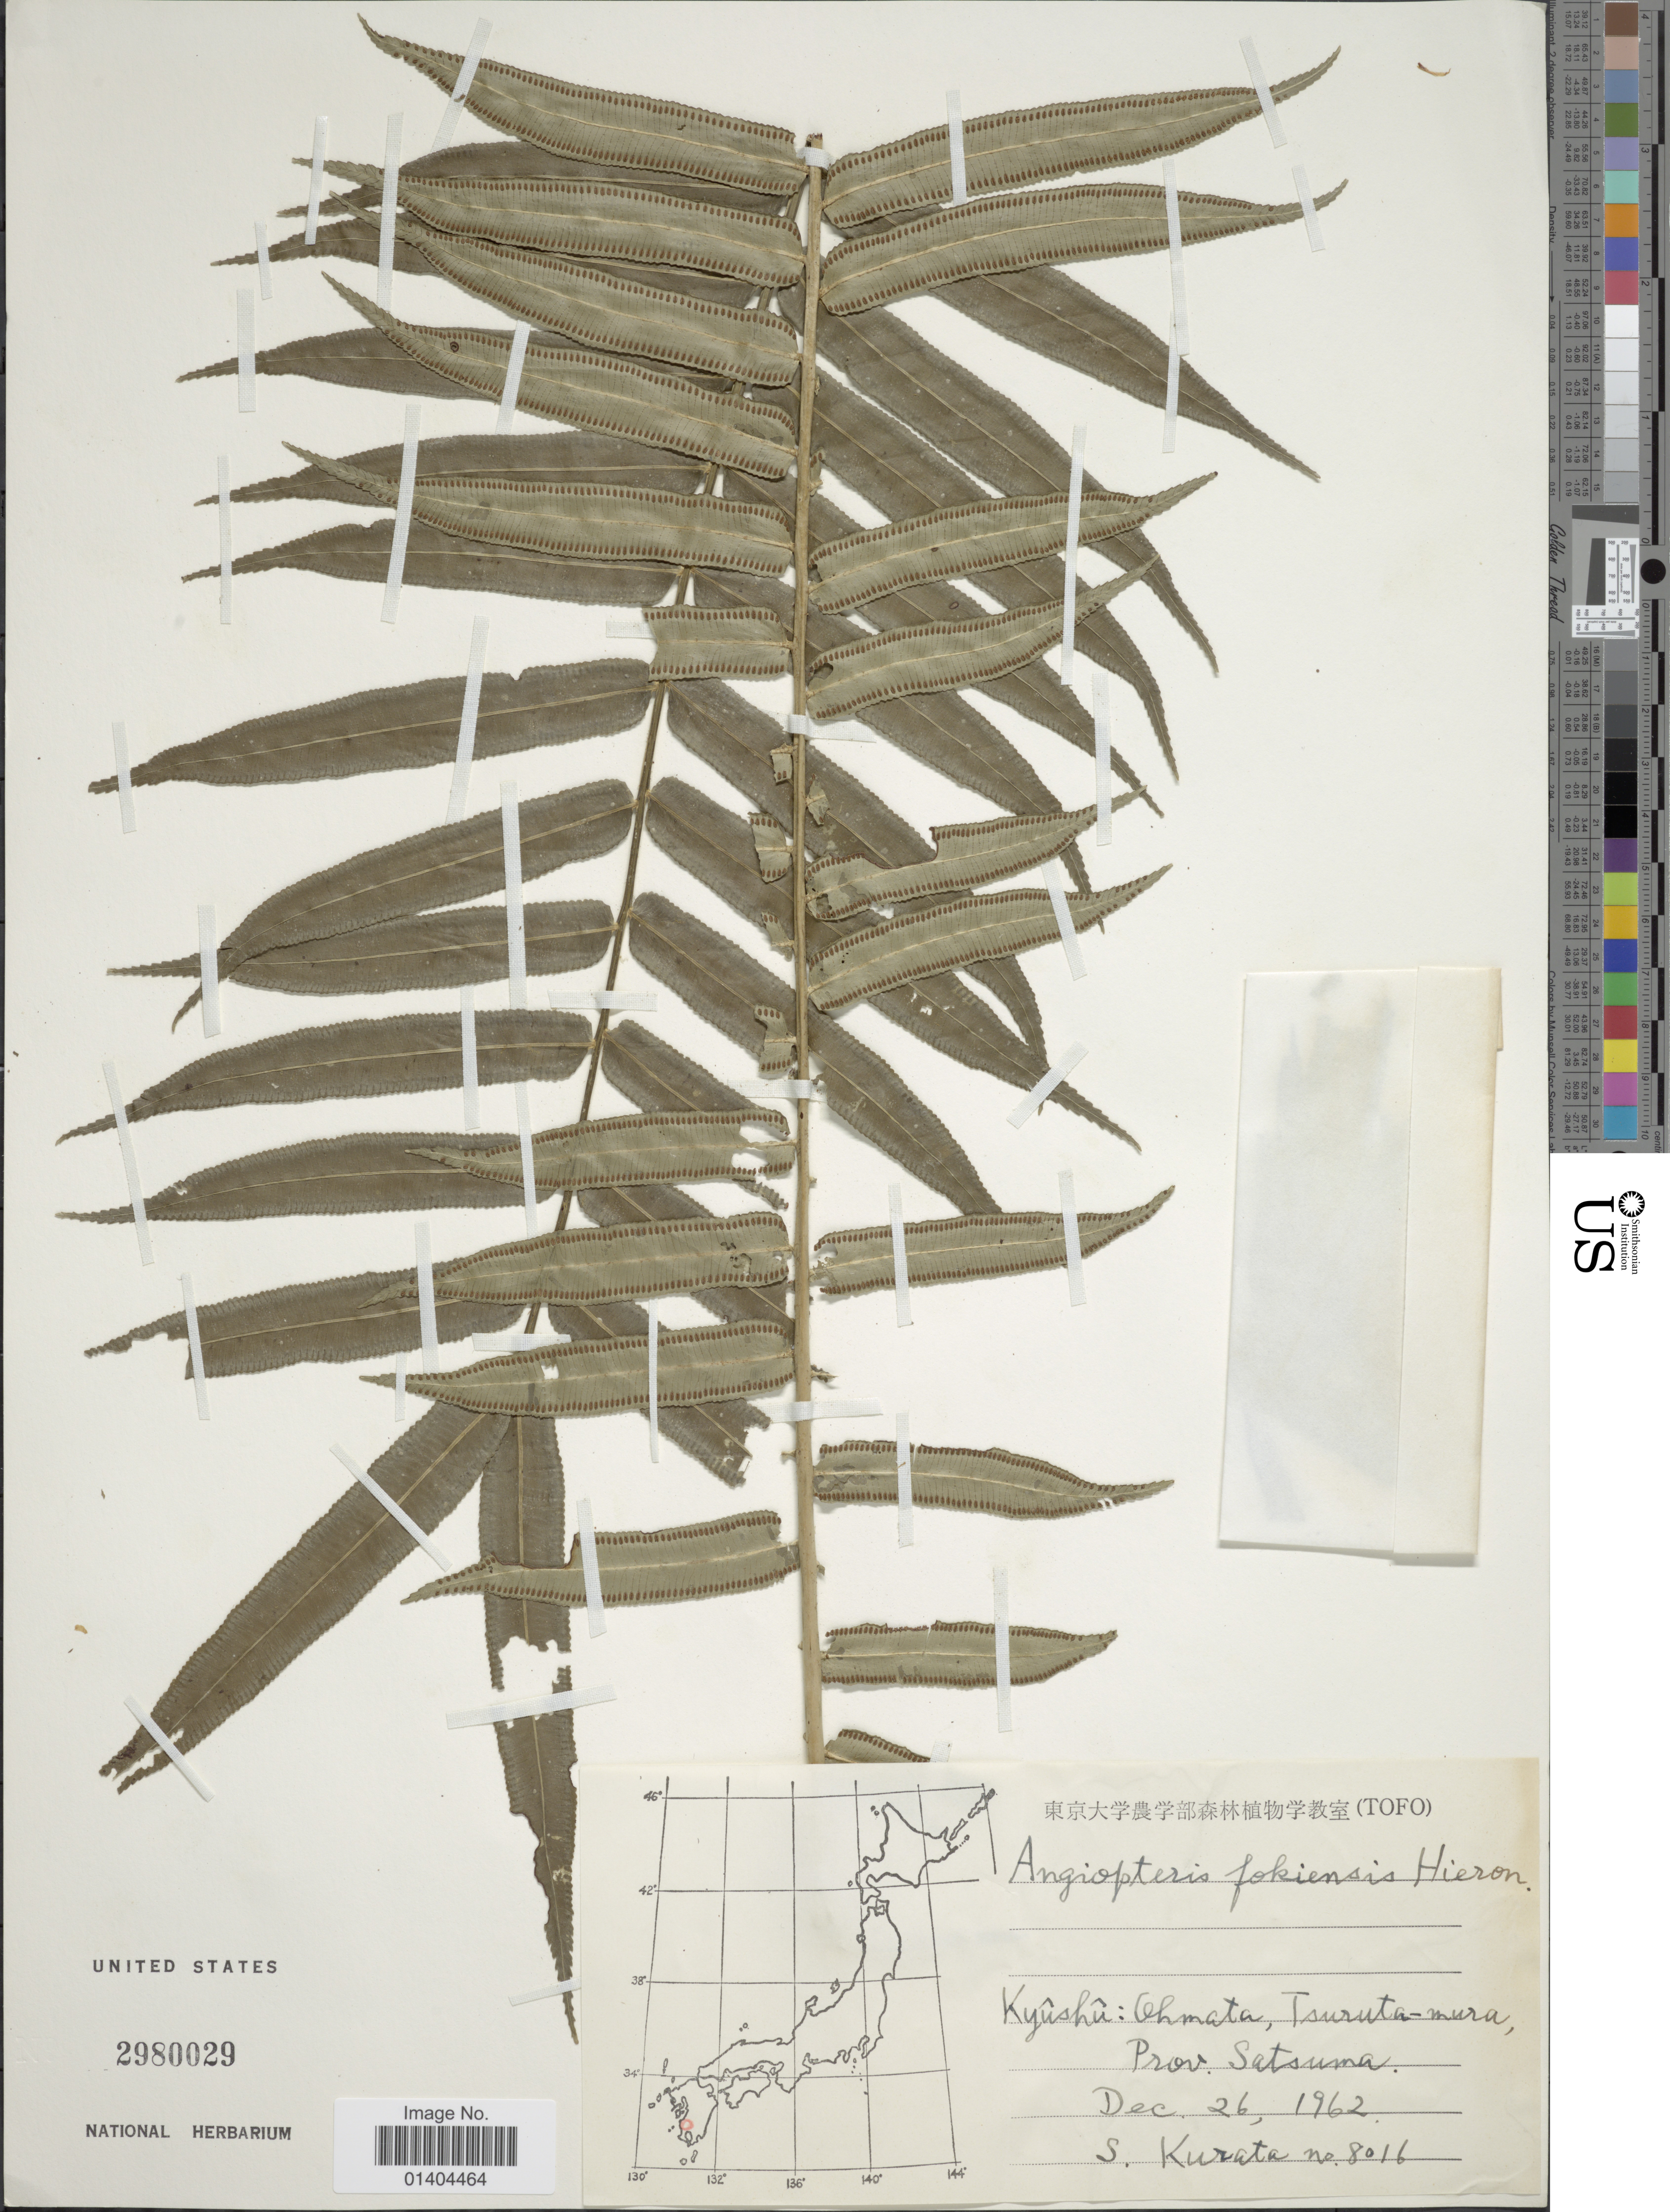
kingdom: Plantae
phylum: Tracheophyta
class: Polypodiopsida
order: Marattiales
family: Marattiaceae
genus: Angiopteris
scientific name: Angiopteris fokiensis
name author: Hieron.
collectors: Sa. Kurata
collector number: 8016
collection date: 1962-12-26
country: Japan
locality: Kyushu: Ohmata, Tsuruta-mura. Satsuma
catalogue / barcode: US 2980029